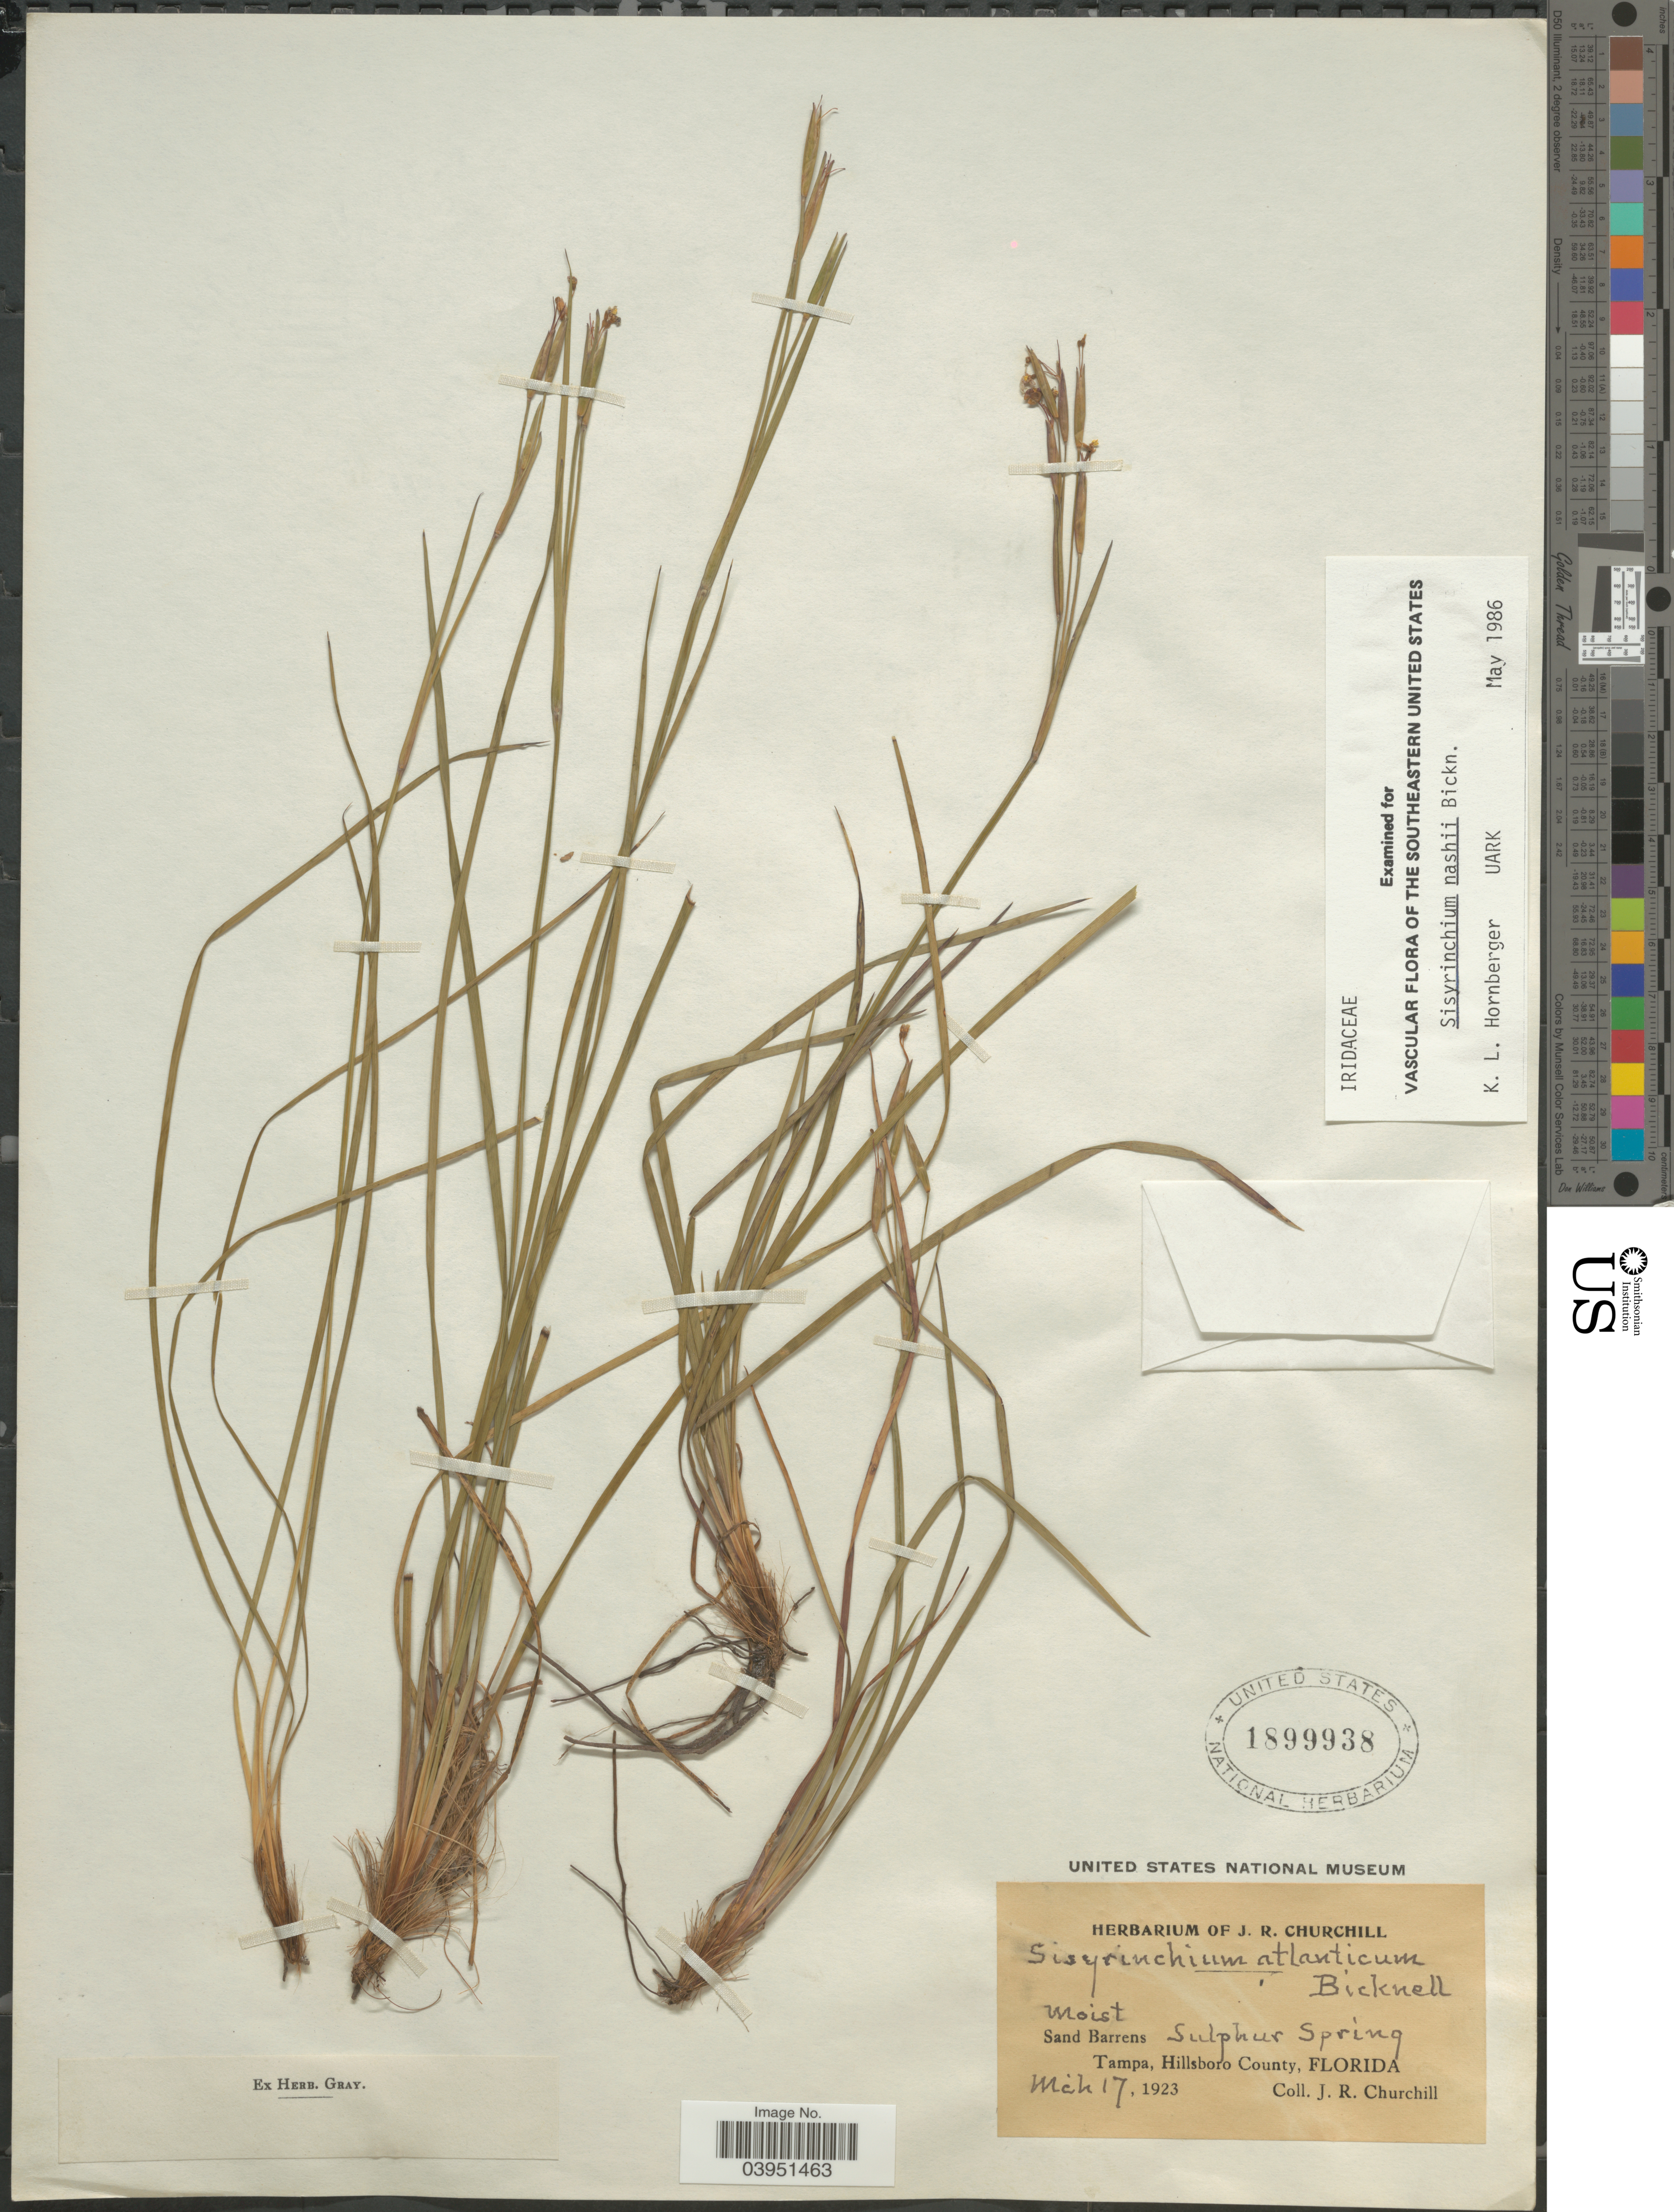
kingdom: Plantae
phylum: Tracheophyta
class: Liliopsida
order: Asparagales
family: Iridaceae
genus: Sisyrinchium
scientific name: Sisyrinchium nashii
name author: E.P. Bicknell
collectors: J. Churchill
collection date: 1923-03-17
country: United States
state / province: Florida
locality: Sand Barrens. Sulphur Spring. Tampa, Hillsboro County.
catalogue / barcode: US 1899938